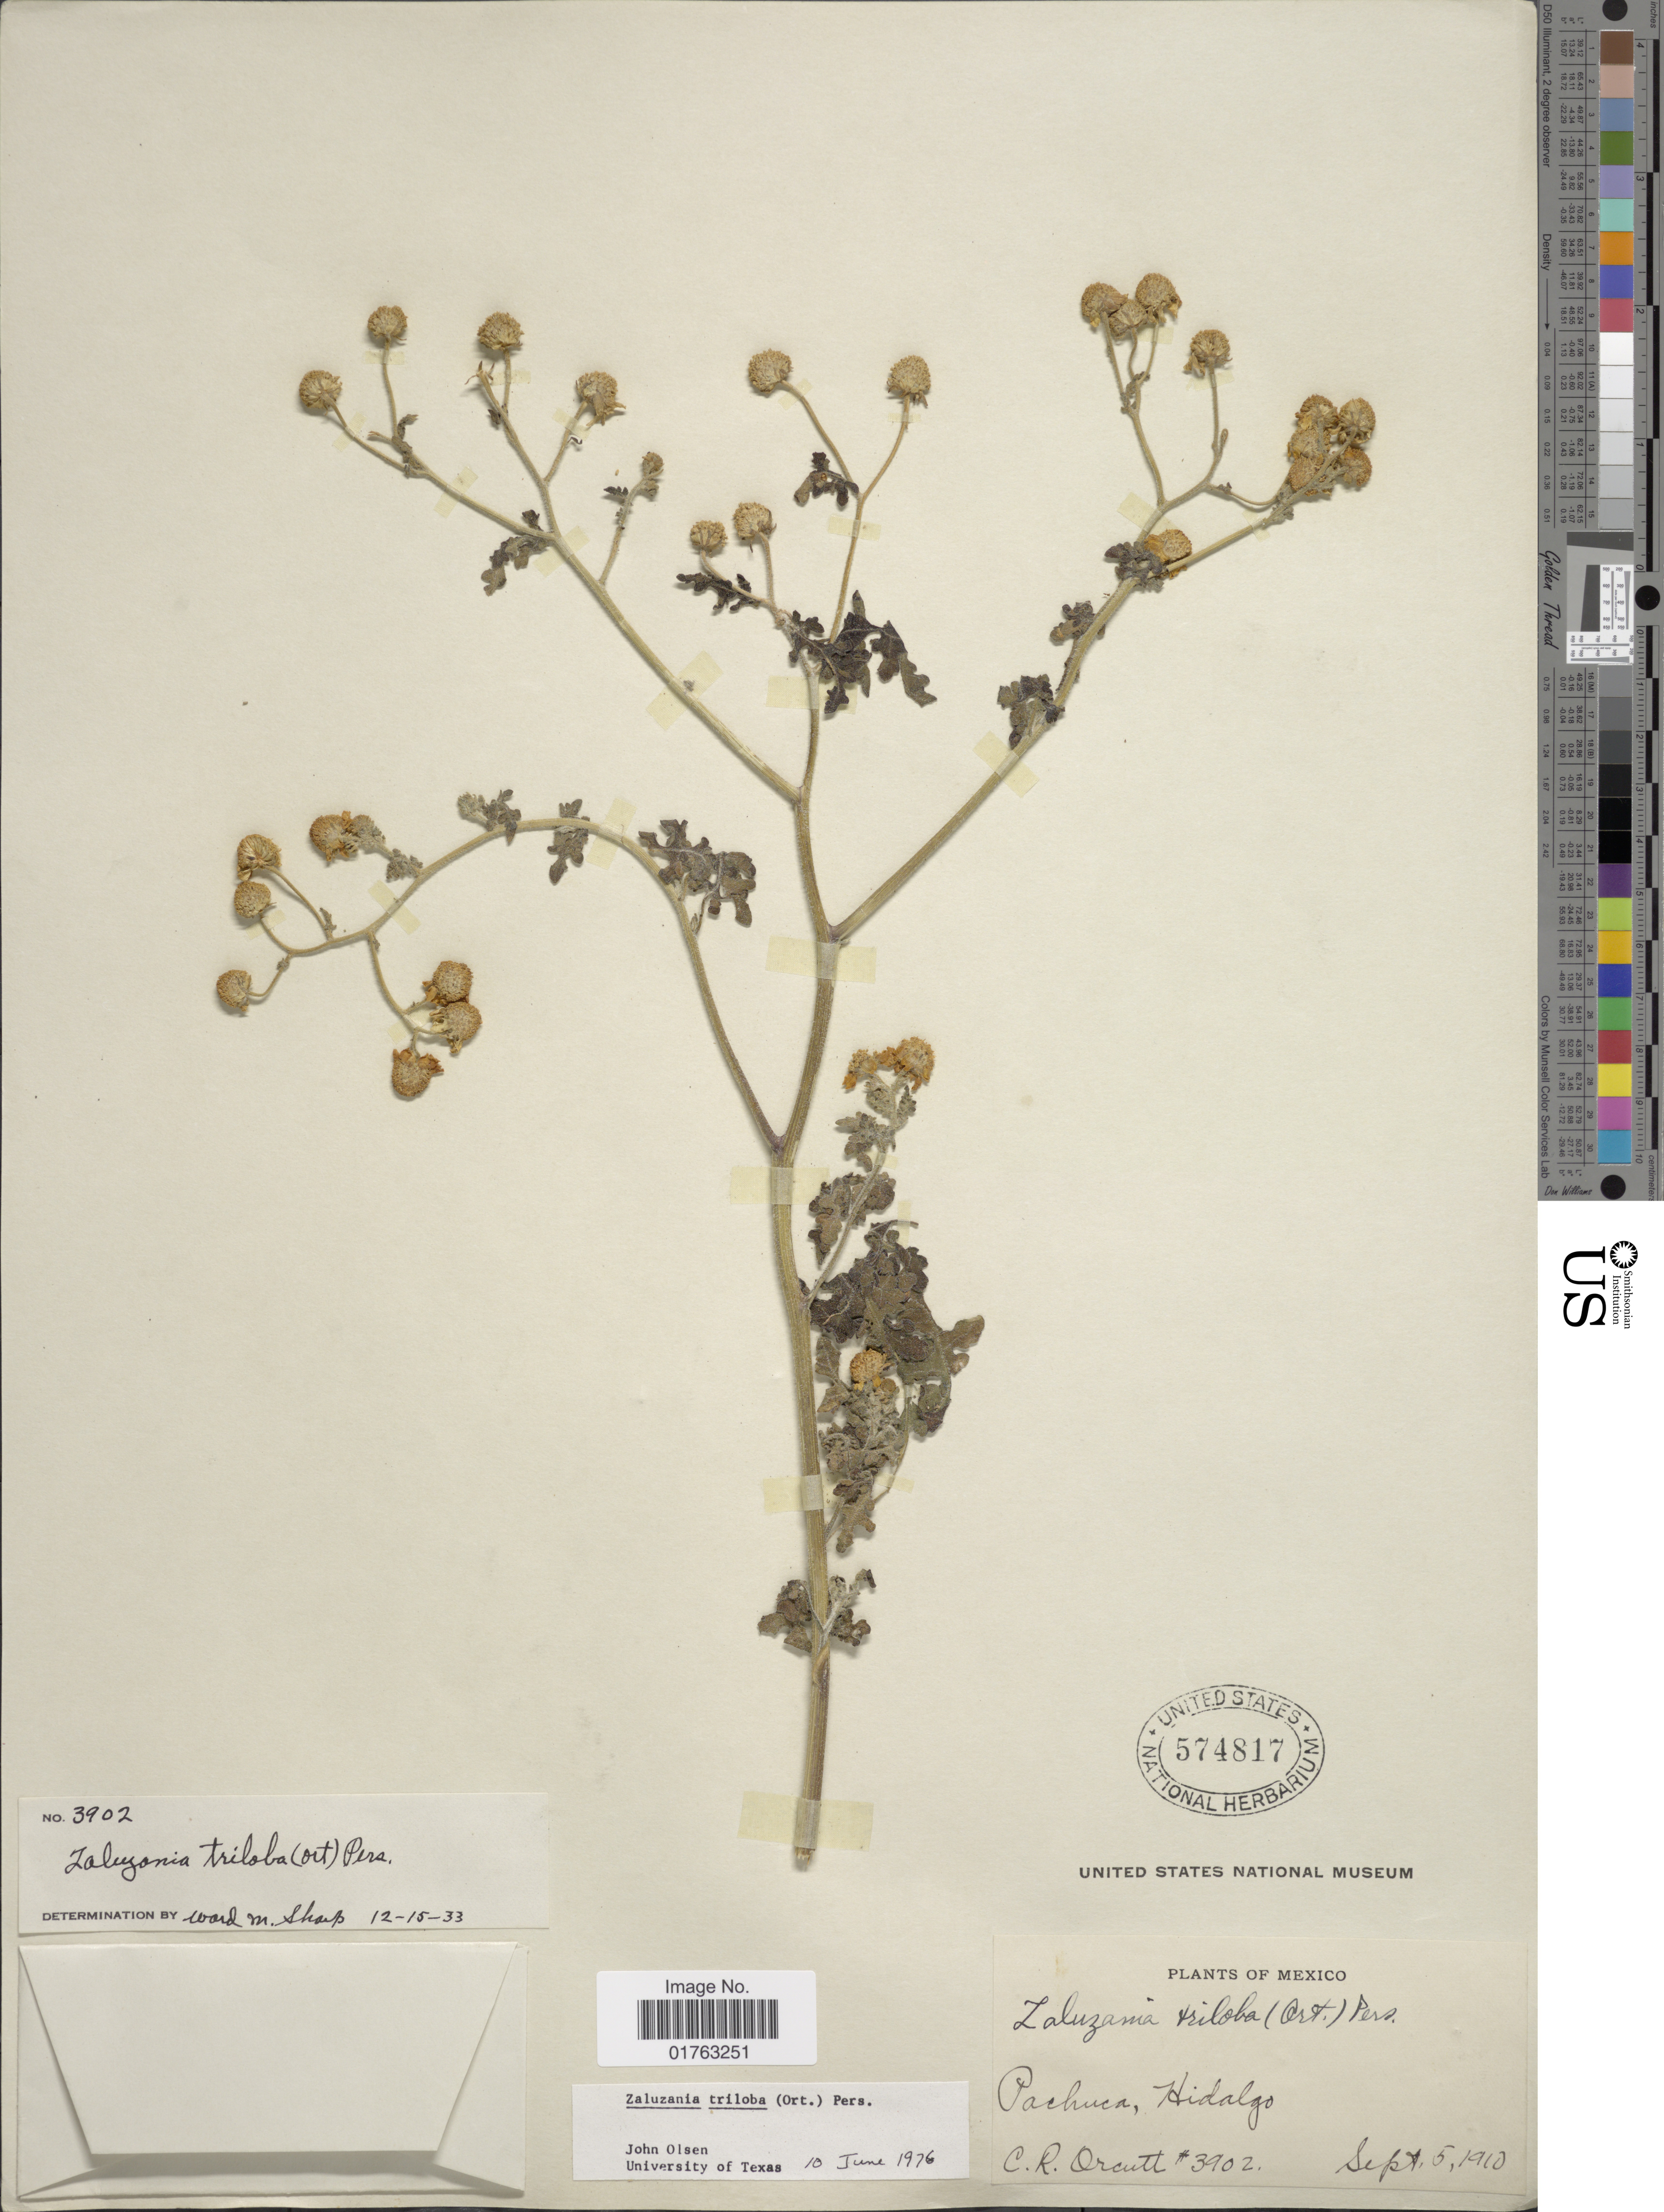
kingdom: Plantae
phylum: Tracheophyta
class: Magnoliopsida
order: Asterales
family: Asteraceae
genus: Zaluzania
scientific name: Zaluzania triloba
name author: (Ortega) Pers.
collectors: C. R. Orcutt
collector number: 3902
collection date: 1910-09-05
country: Mexico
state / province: Hidalgo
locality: Pachuca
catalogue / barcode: US 574817